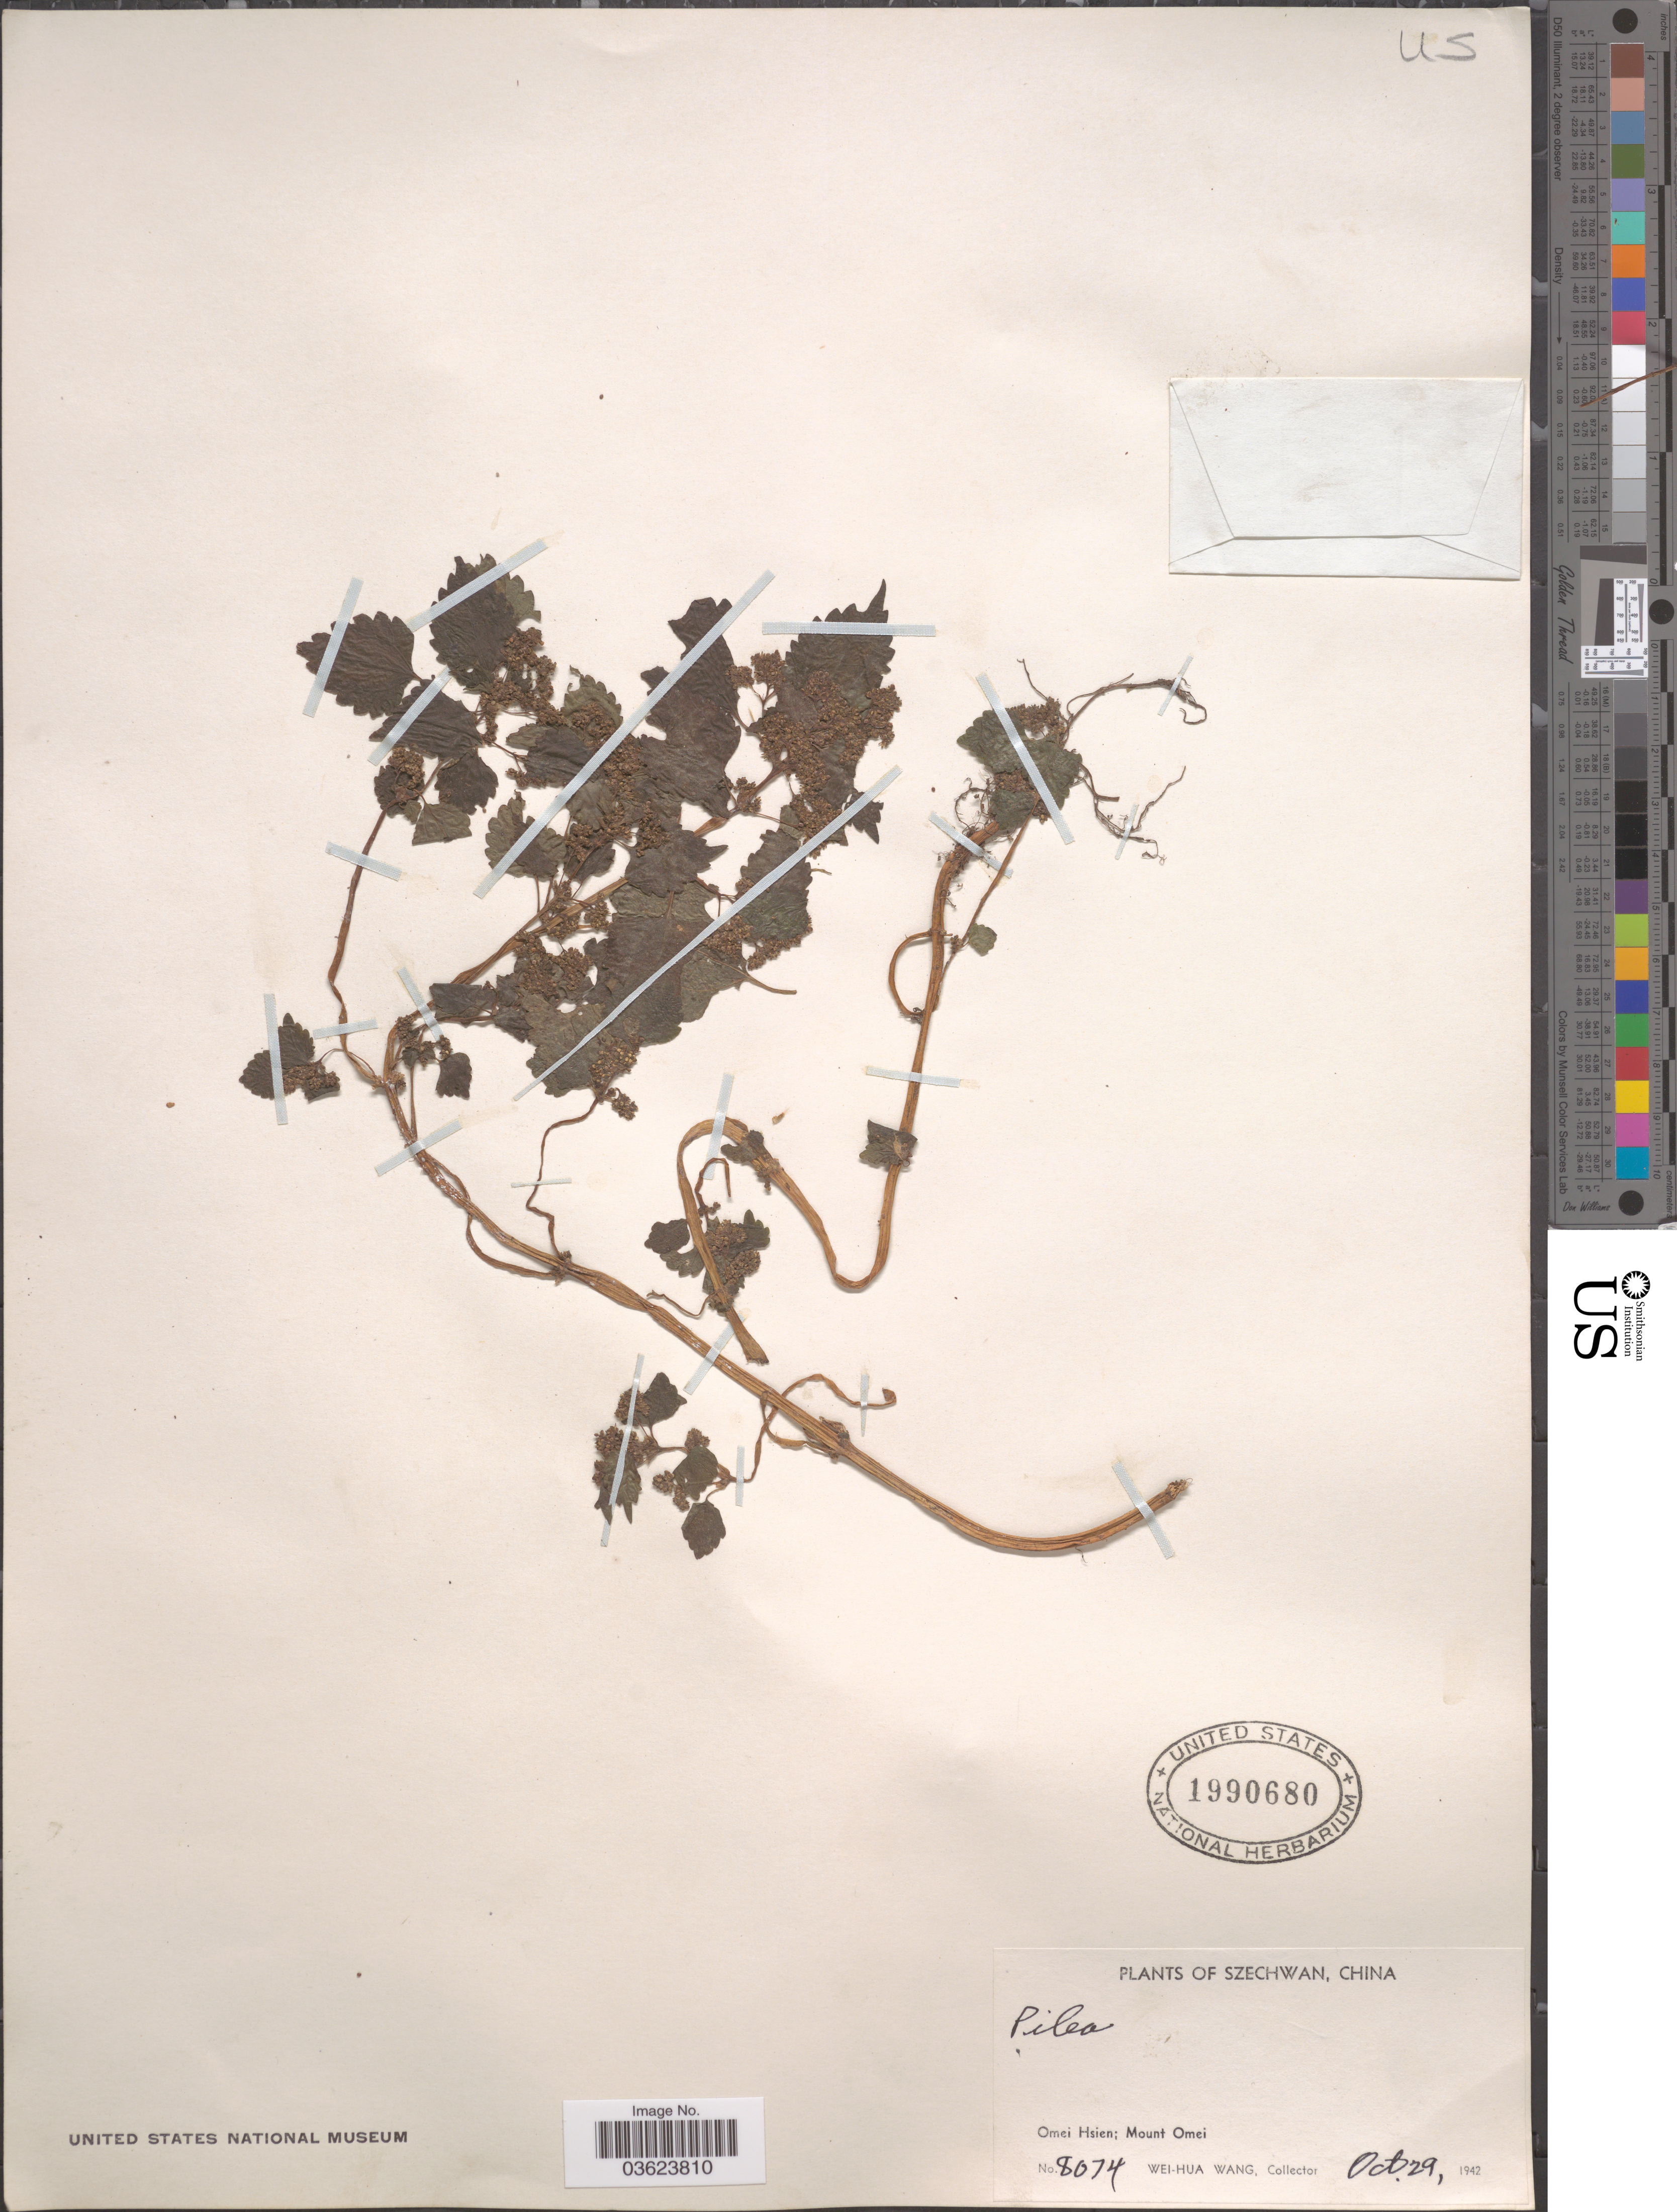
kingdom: Plantae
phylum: Tracheophyta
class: Magnoliopsida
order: Rosales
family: Urticaceae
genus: Pilea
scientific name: Pilea sp.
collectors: W. Wang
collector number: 8074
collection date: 1942-10-29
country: China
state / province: Sichuan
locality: Szechwan, Omei Hsien; Mount Omei.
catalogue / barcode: US 1990680